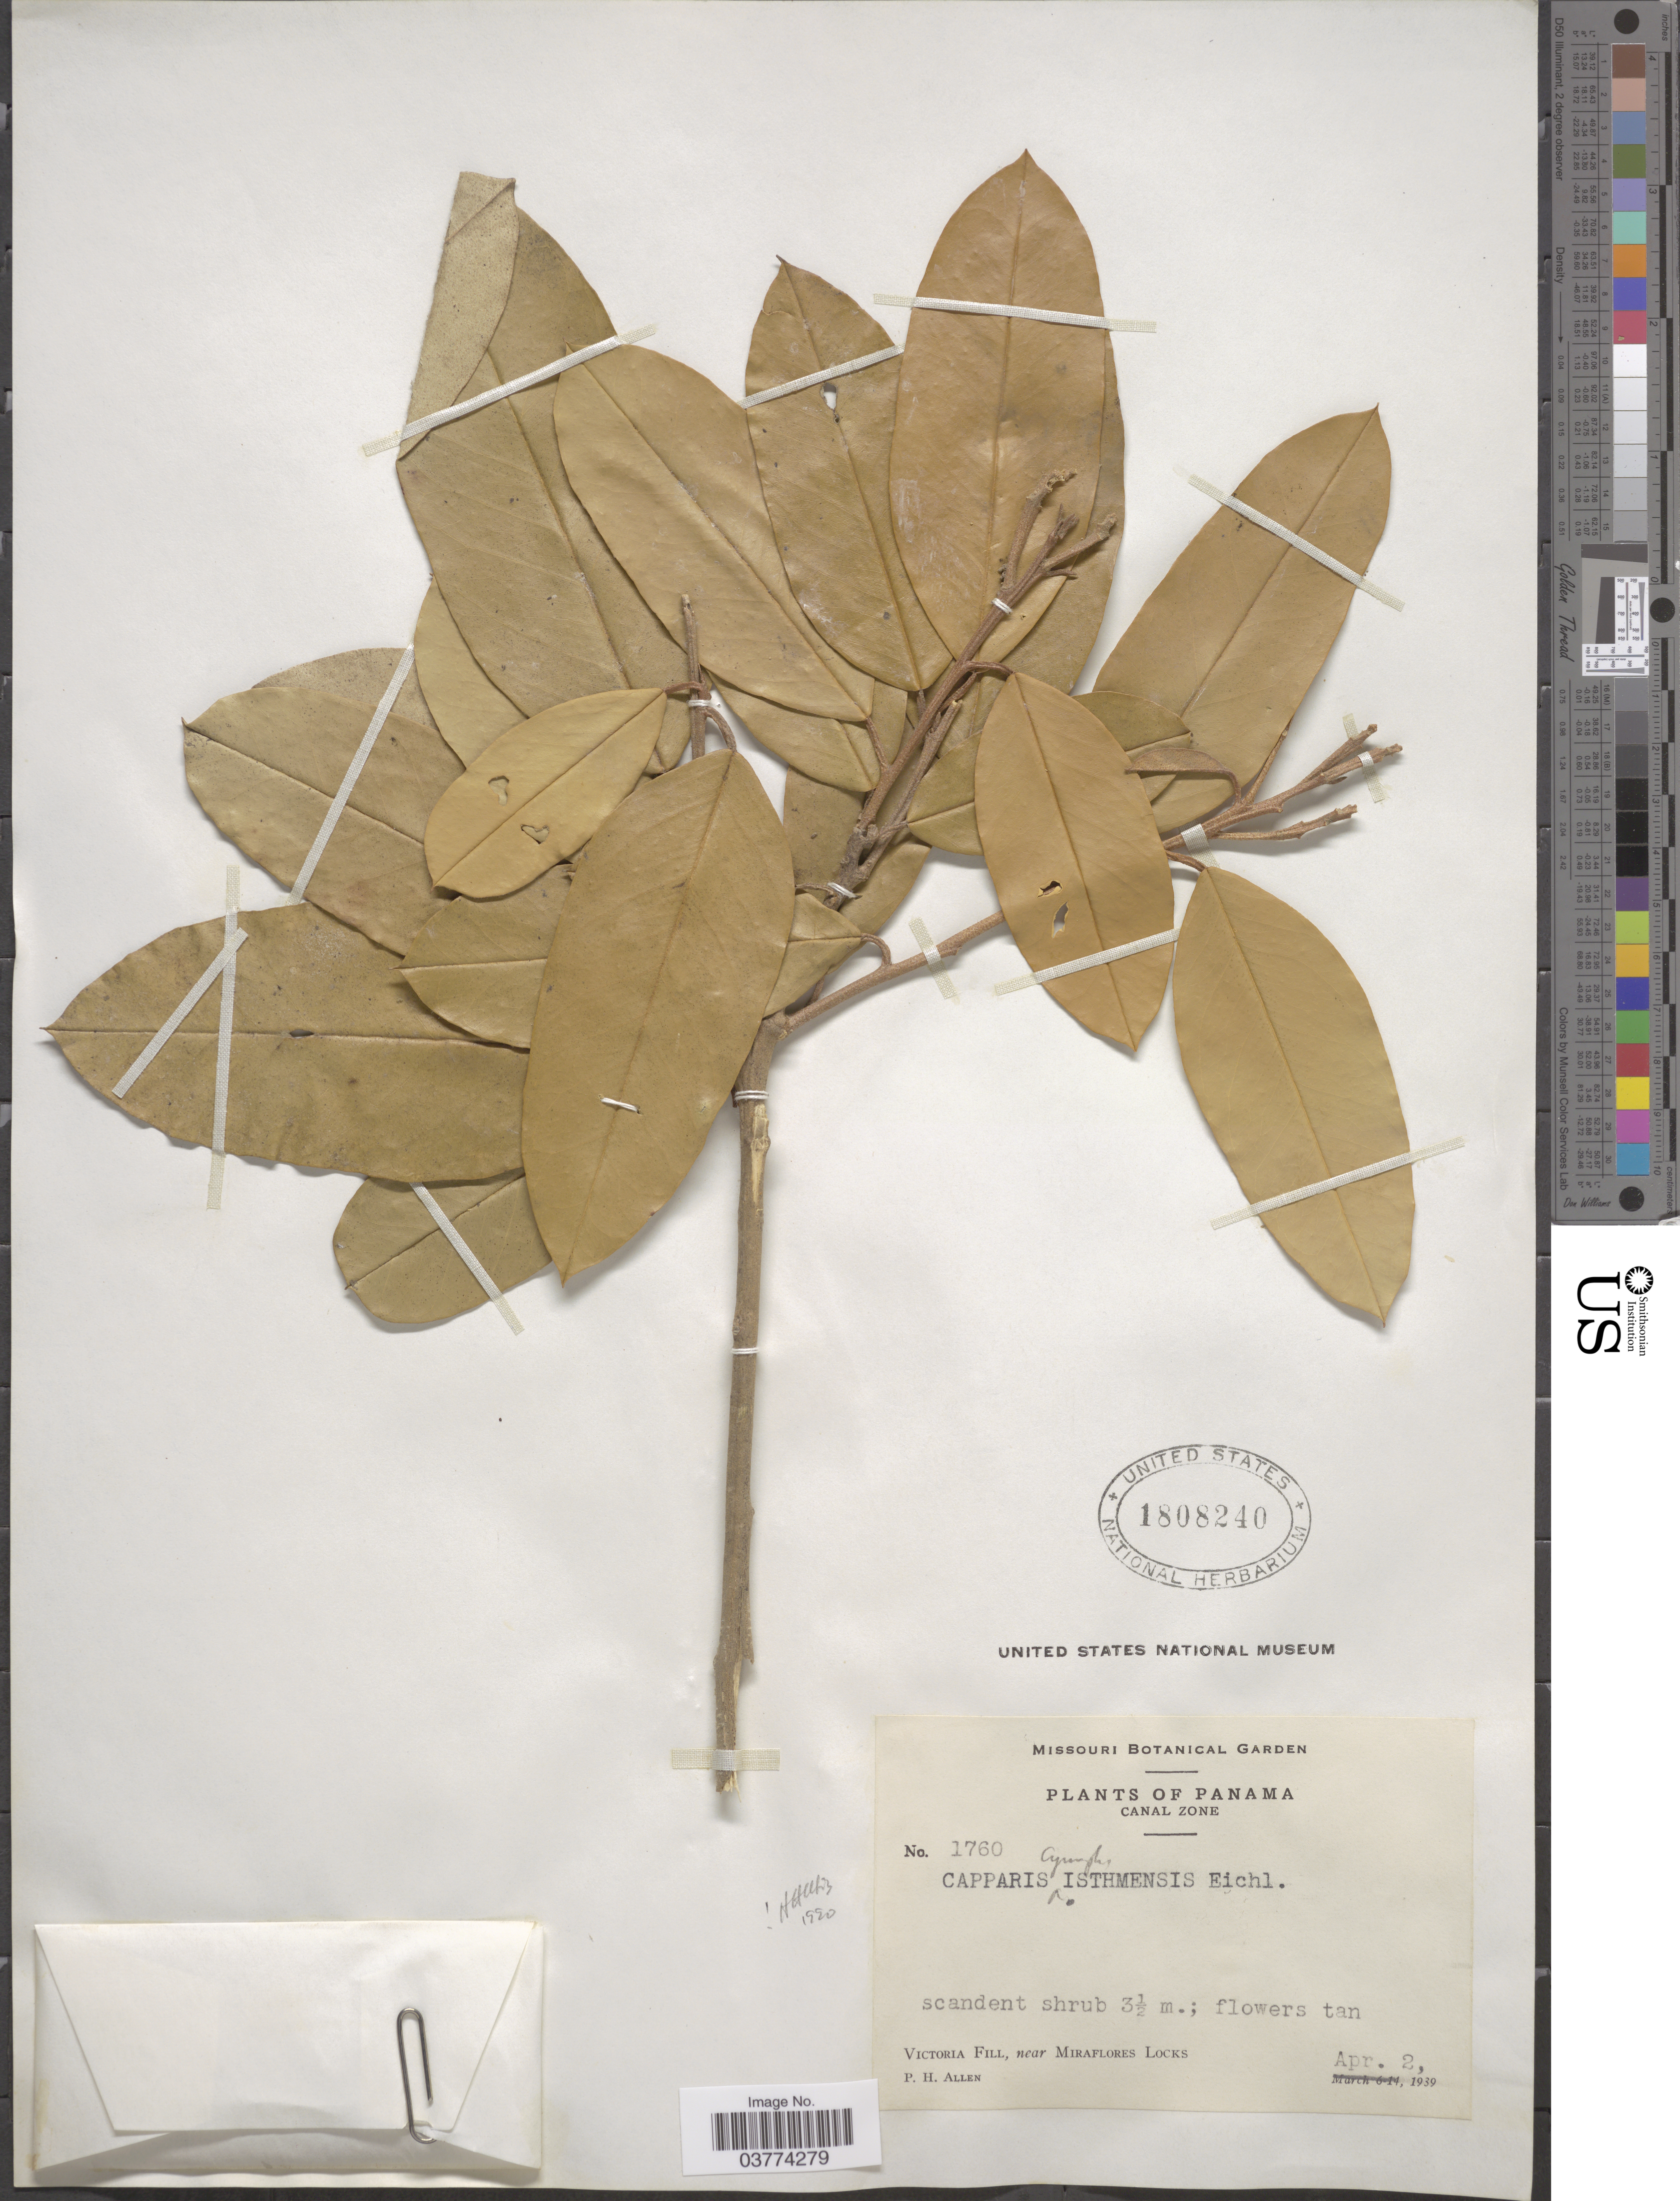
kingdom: Plantae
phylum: Tracheophyta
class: Magnoliopsida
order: Brassicales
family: Capparaceae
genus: Quadrella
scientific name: Quadrella isthmensis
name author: (Eichler) Hutch.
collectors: P. H. Allen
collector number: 1760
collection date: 1939-04-02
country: Panama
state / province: Colón / Panamá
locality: Canal Zone. Victoria Fill, near Miraflores Locks.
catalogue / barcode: US 1808240